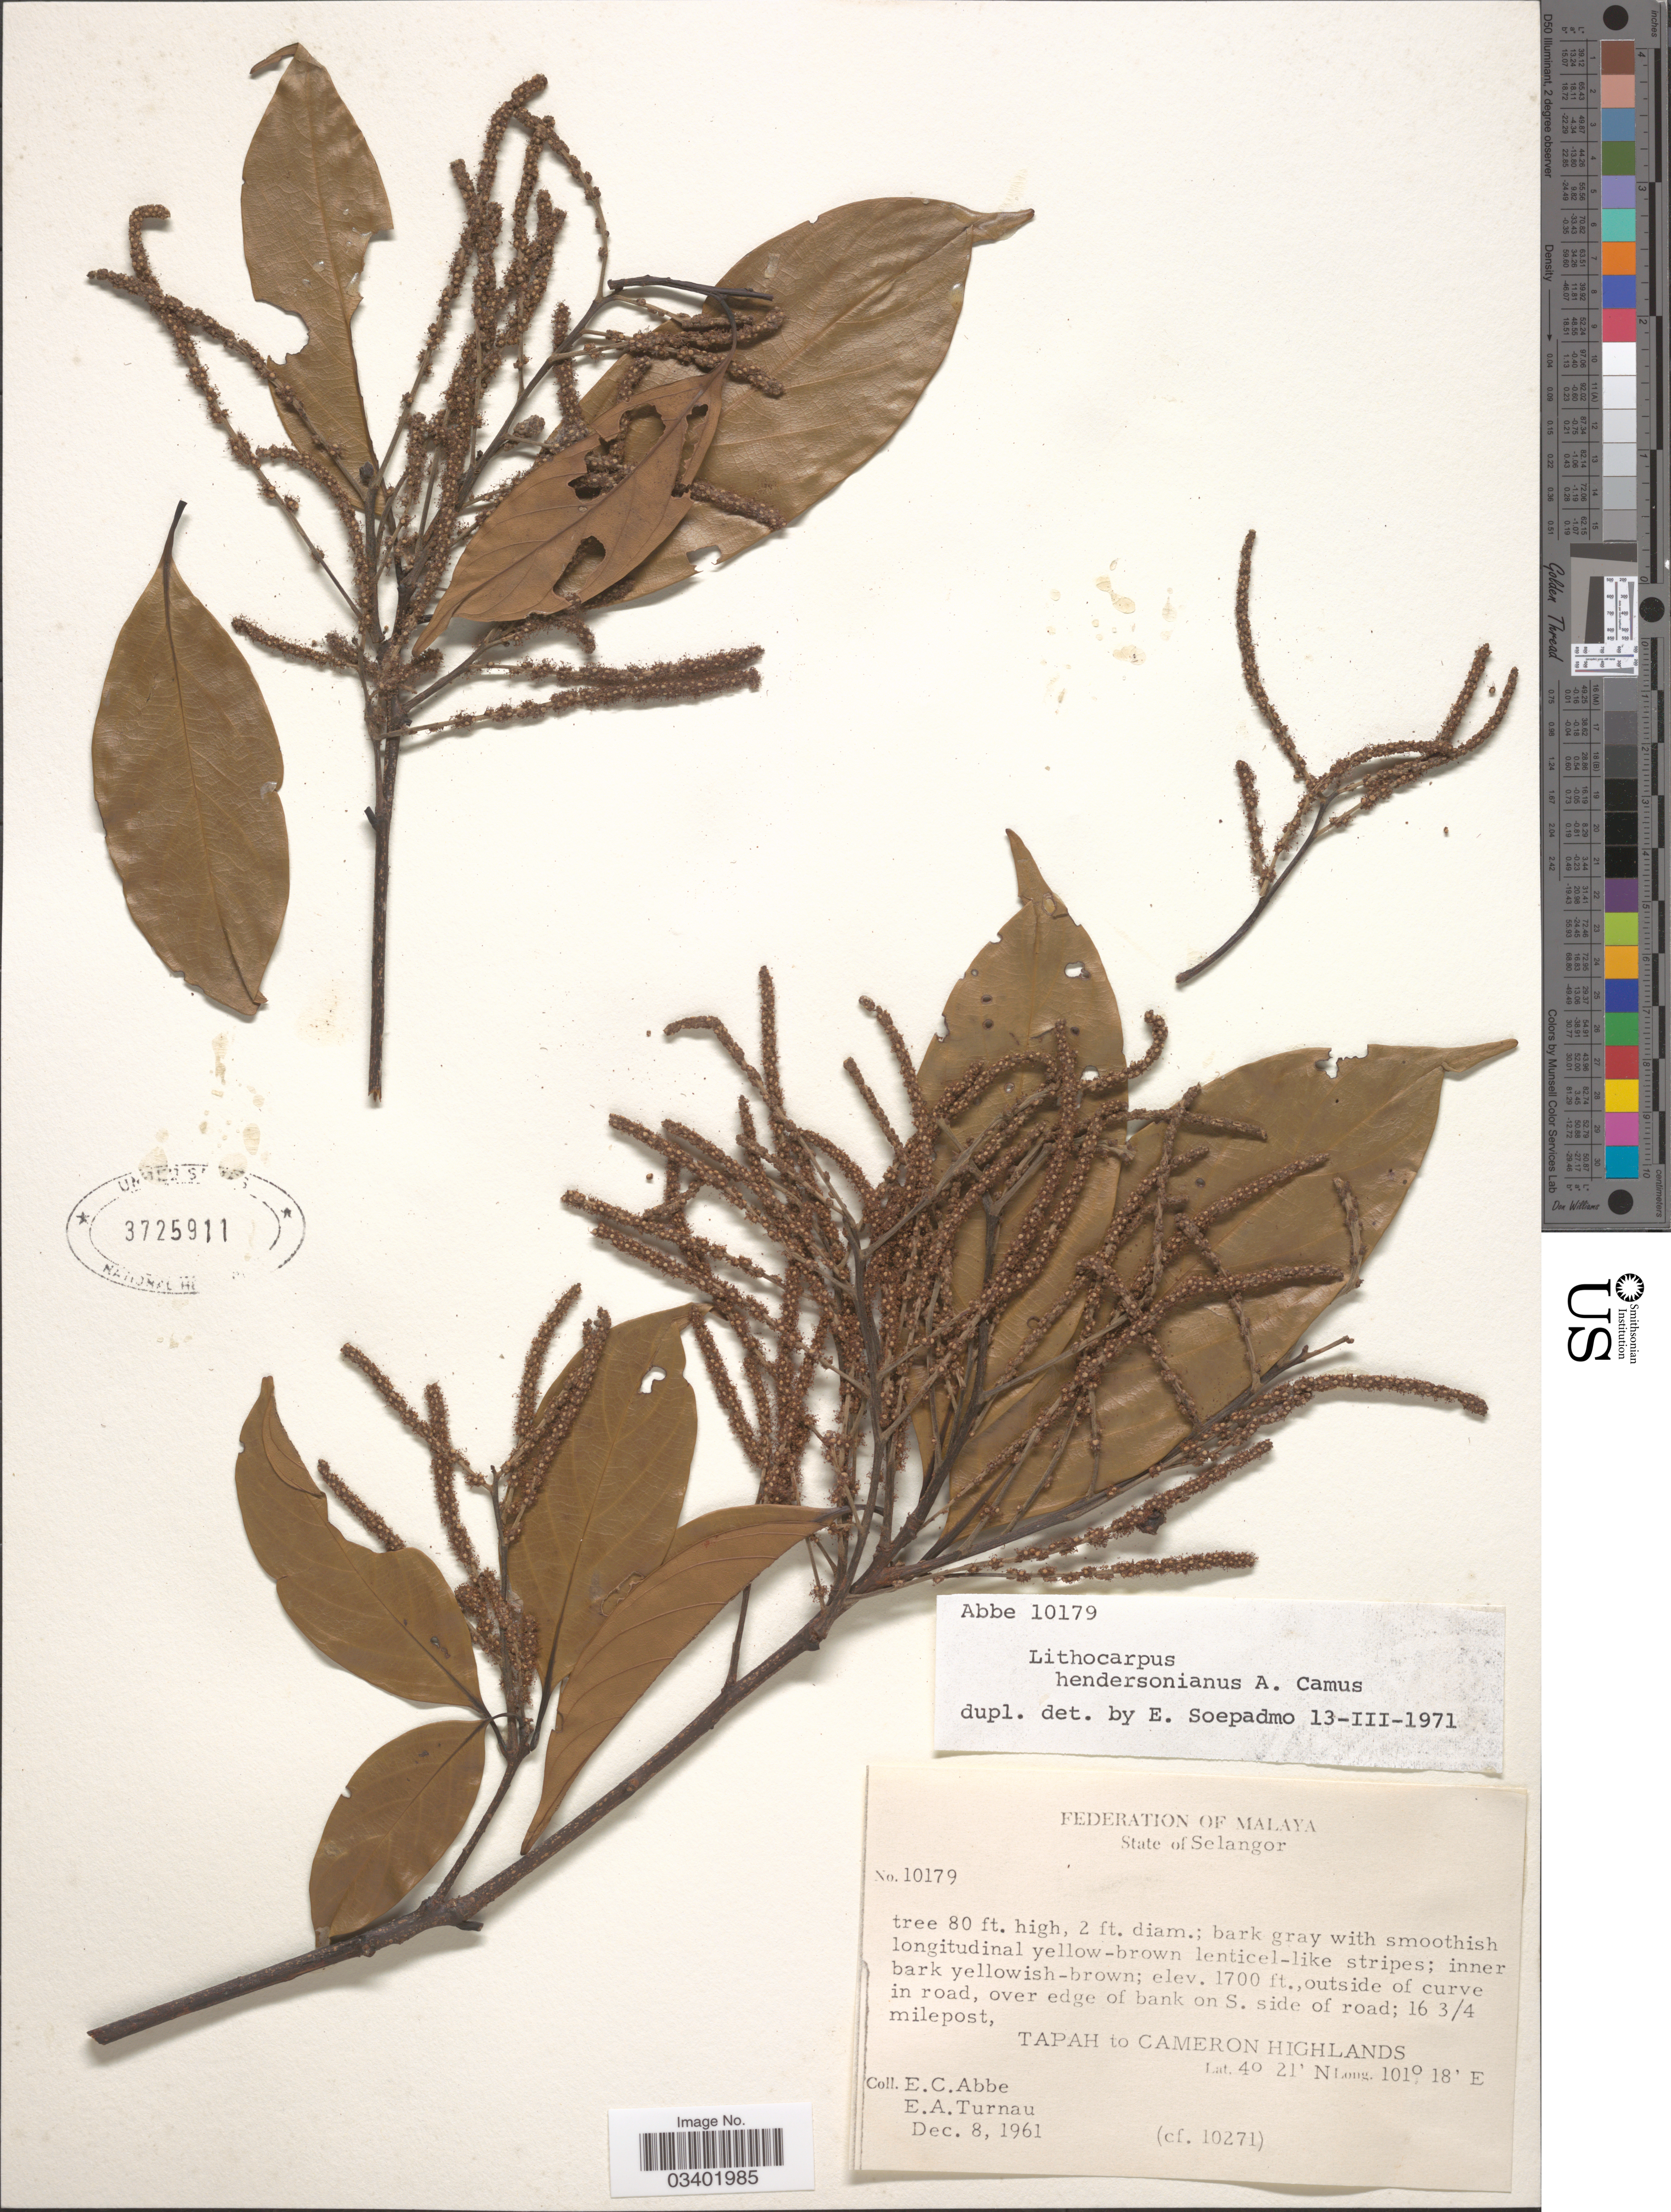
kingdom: Plantae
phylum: Tracheophyta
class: Magnoliopsida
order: Fagales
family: Fagaceae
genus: Lithocarpus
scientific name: Lithocarpus hendersonianus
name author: A. Camus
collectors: E. C. Abbe & E. Turnau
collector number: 10179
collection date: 1961-12-08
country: Malaysia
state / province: Selangor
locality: Federation of Malaya. Outside of curve in road, over edge of bank on S. side of road; 16 3/4 milepost, Tapah to Cameron Highlands.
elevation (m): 518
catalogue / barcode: US 3725911